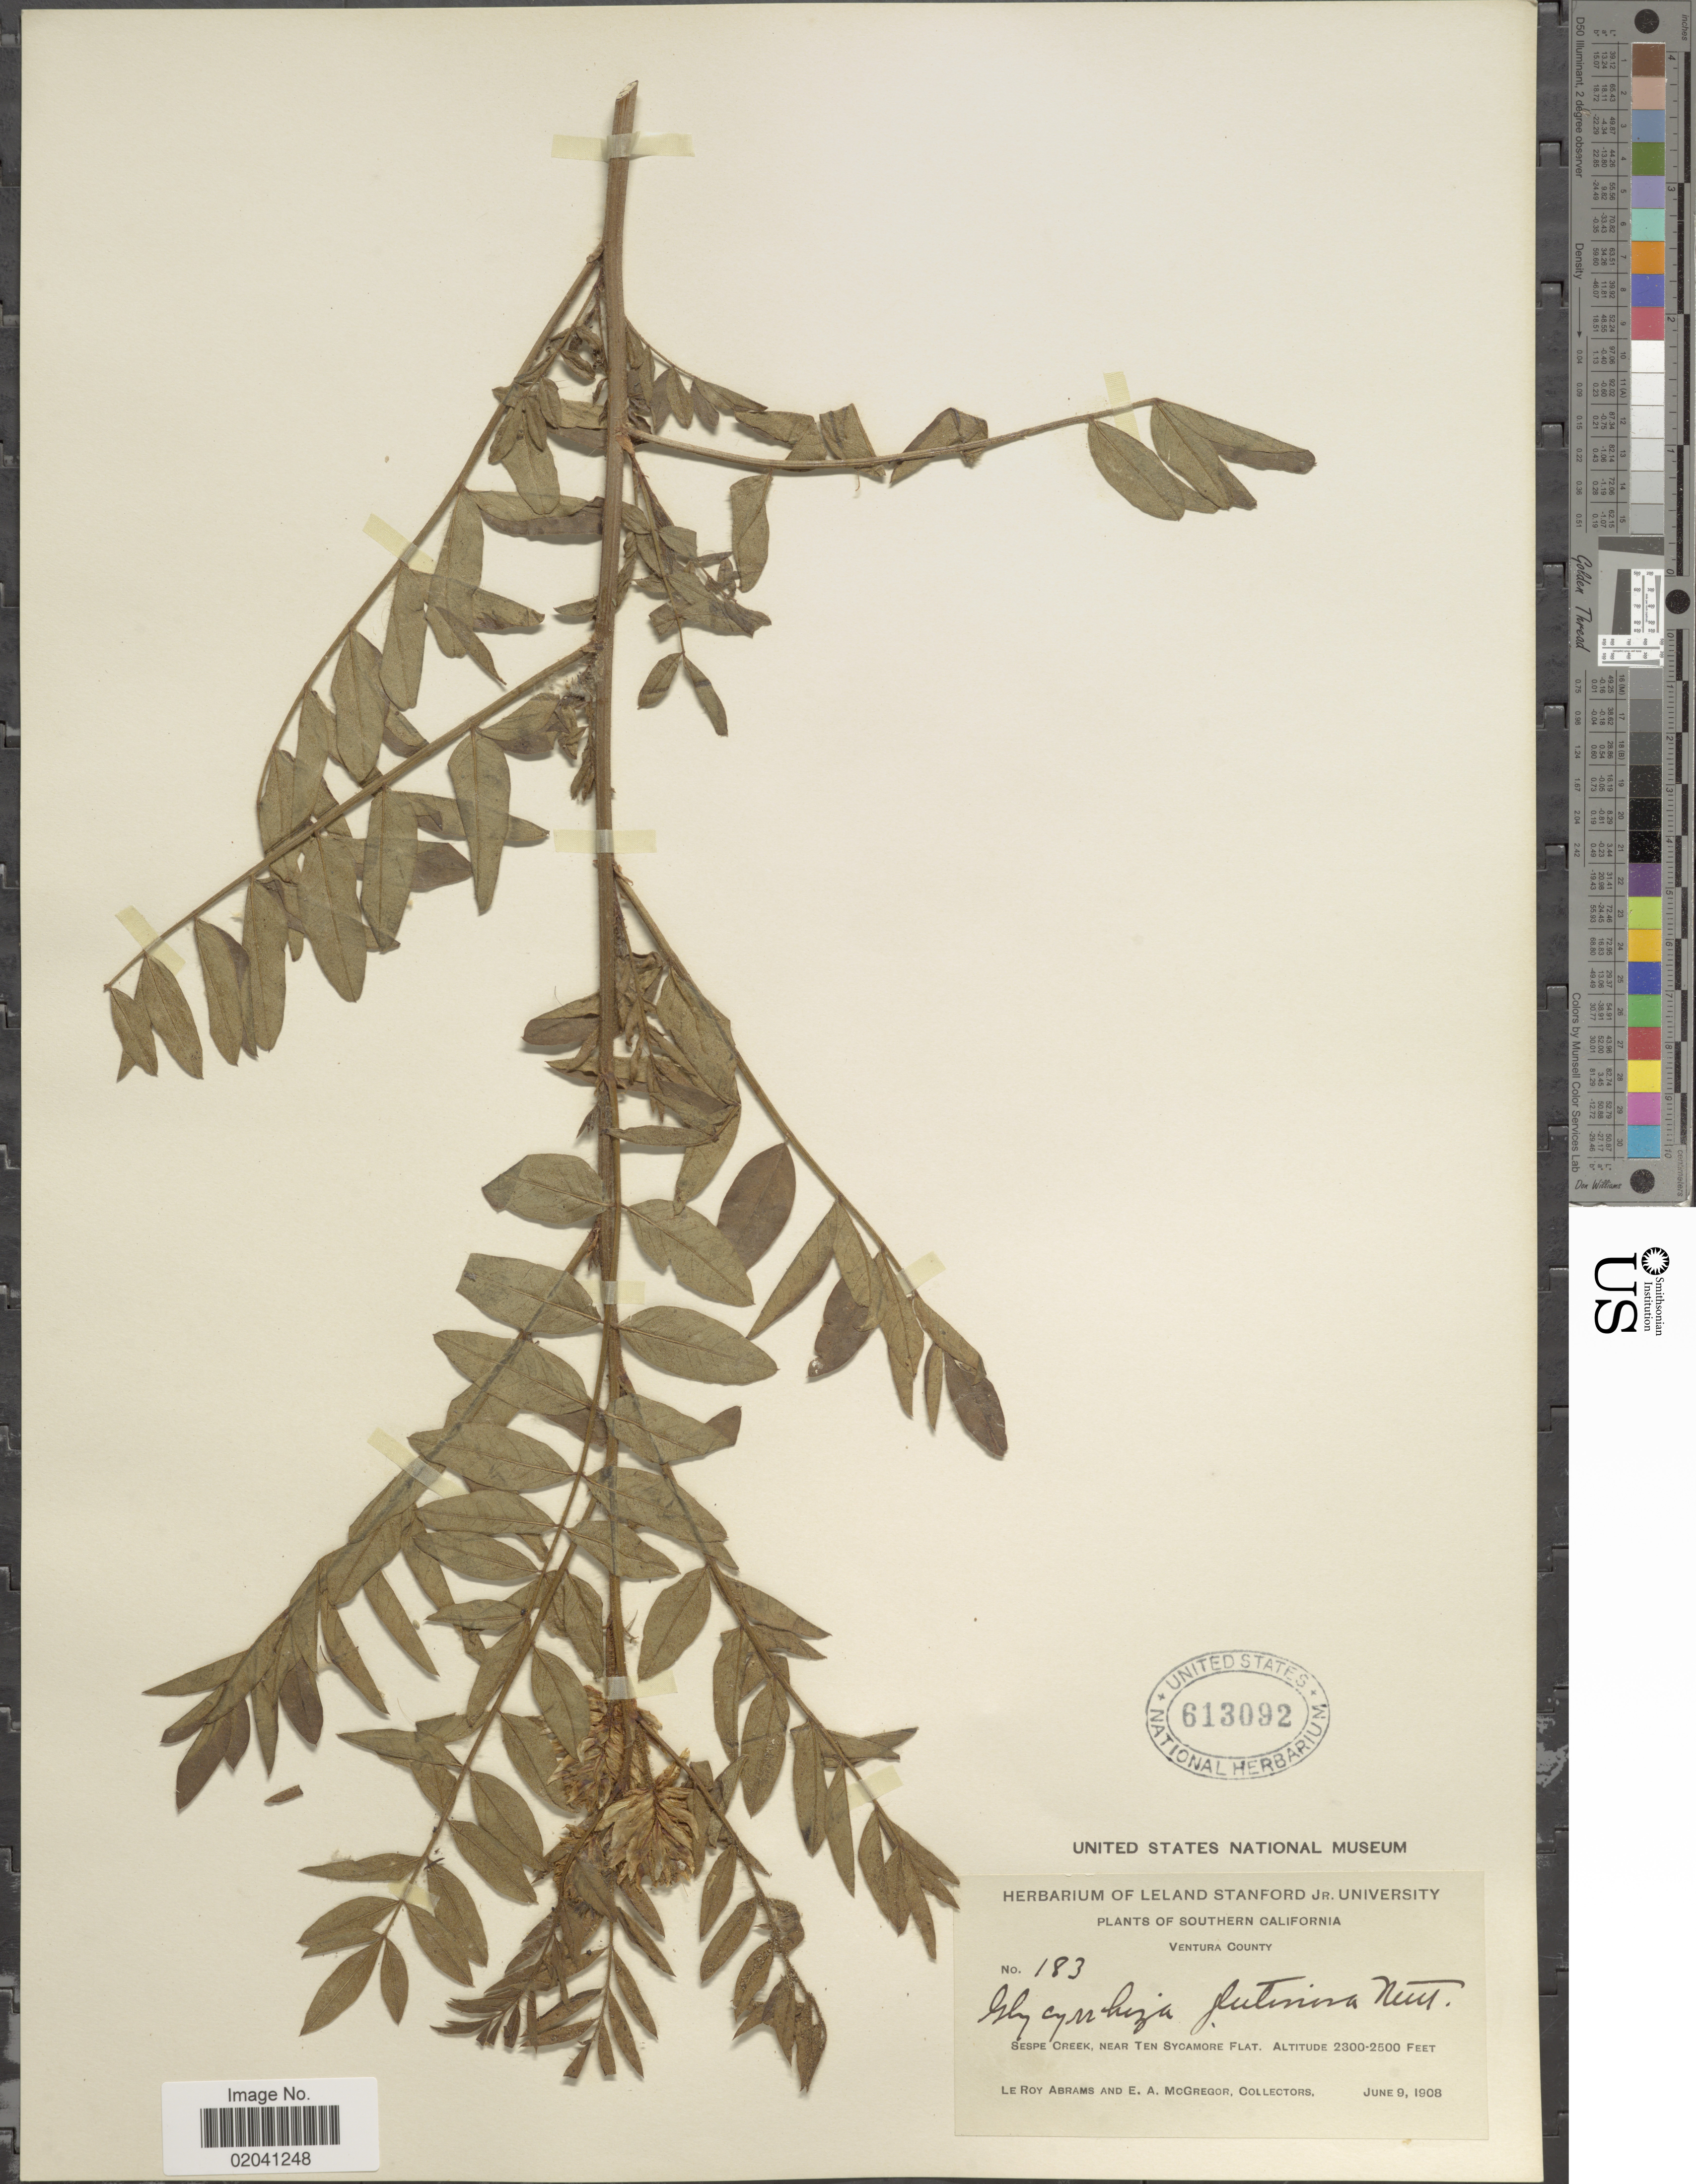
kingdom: Plantae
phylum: Tracheophyta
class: Magnoliopsida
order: Fabales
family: Fabaceae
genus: Glycyrrhiza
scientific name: Glycyrrhiza lepidota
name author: Pursh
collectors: L. Abrams & E. A. McGregor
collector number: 183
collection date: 1908-06-09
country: United States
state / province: California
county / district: Ventura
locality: Southern California. Ventura County. Sespe Creek, near Ten Sycamore Flat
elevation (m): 701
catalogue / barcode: US 613092